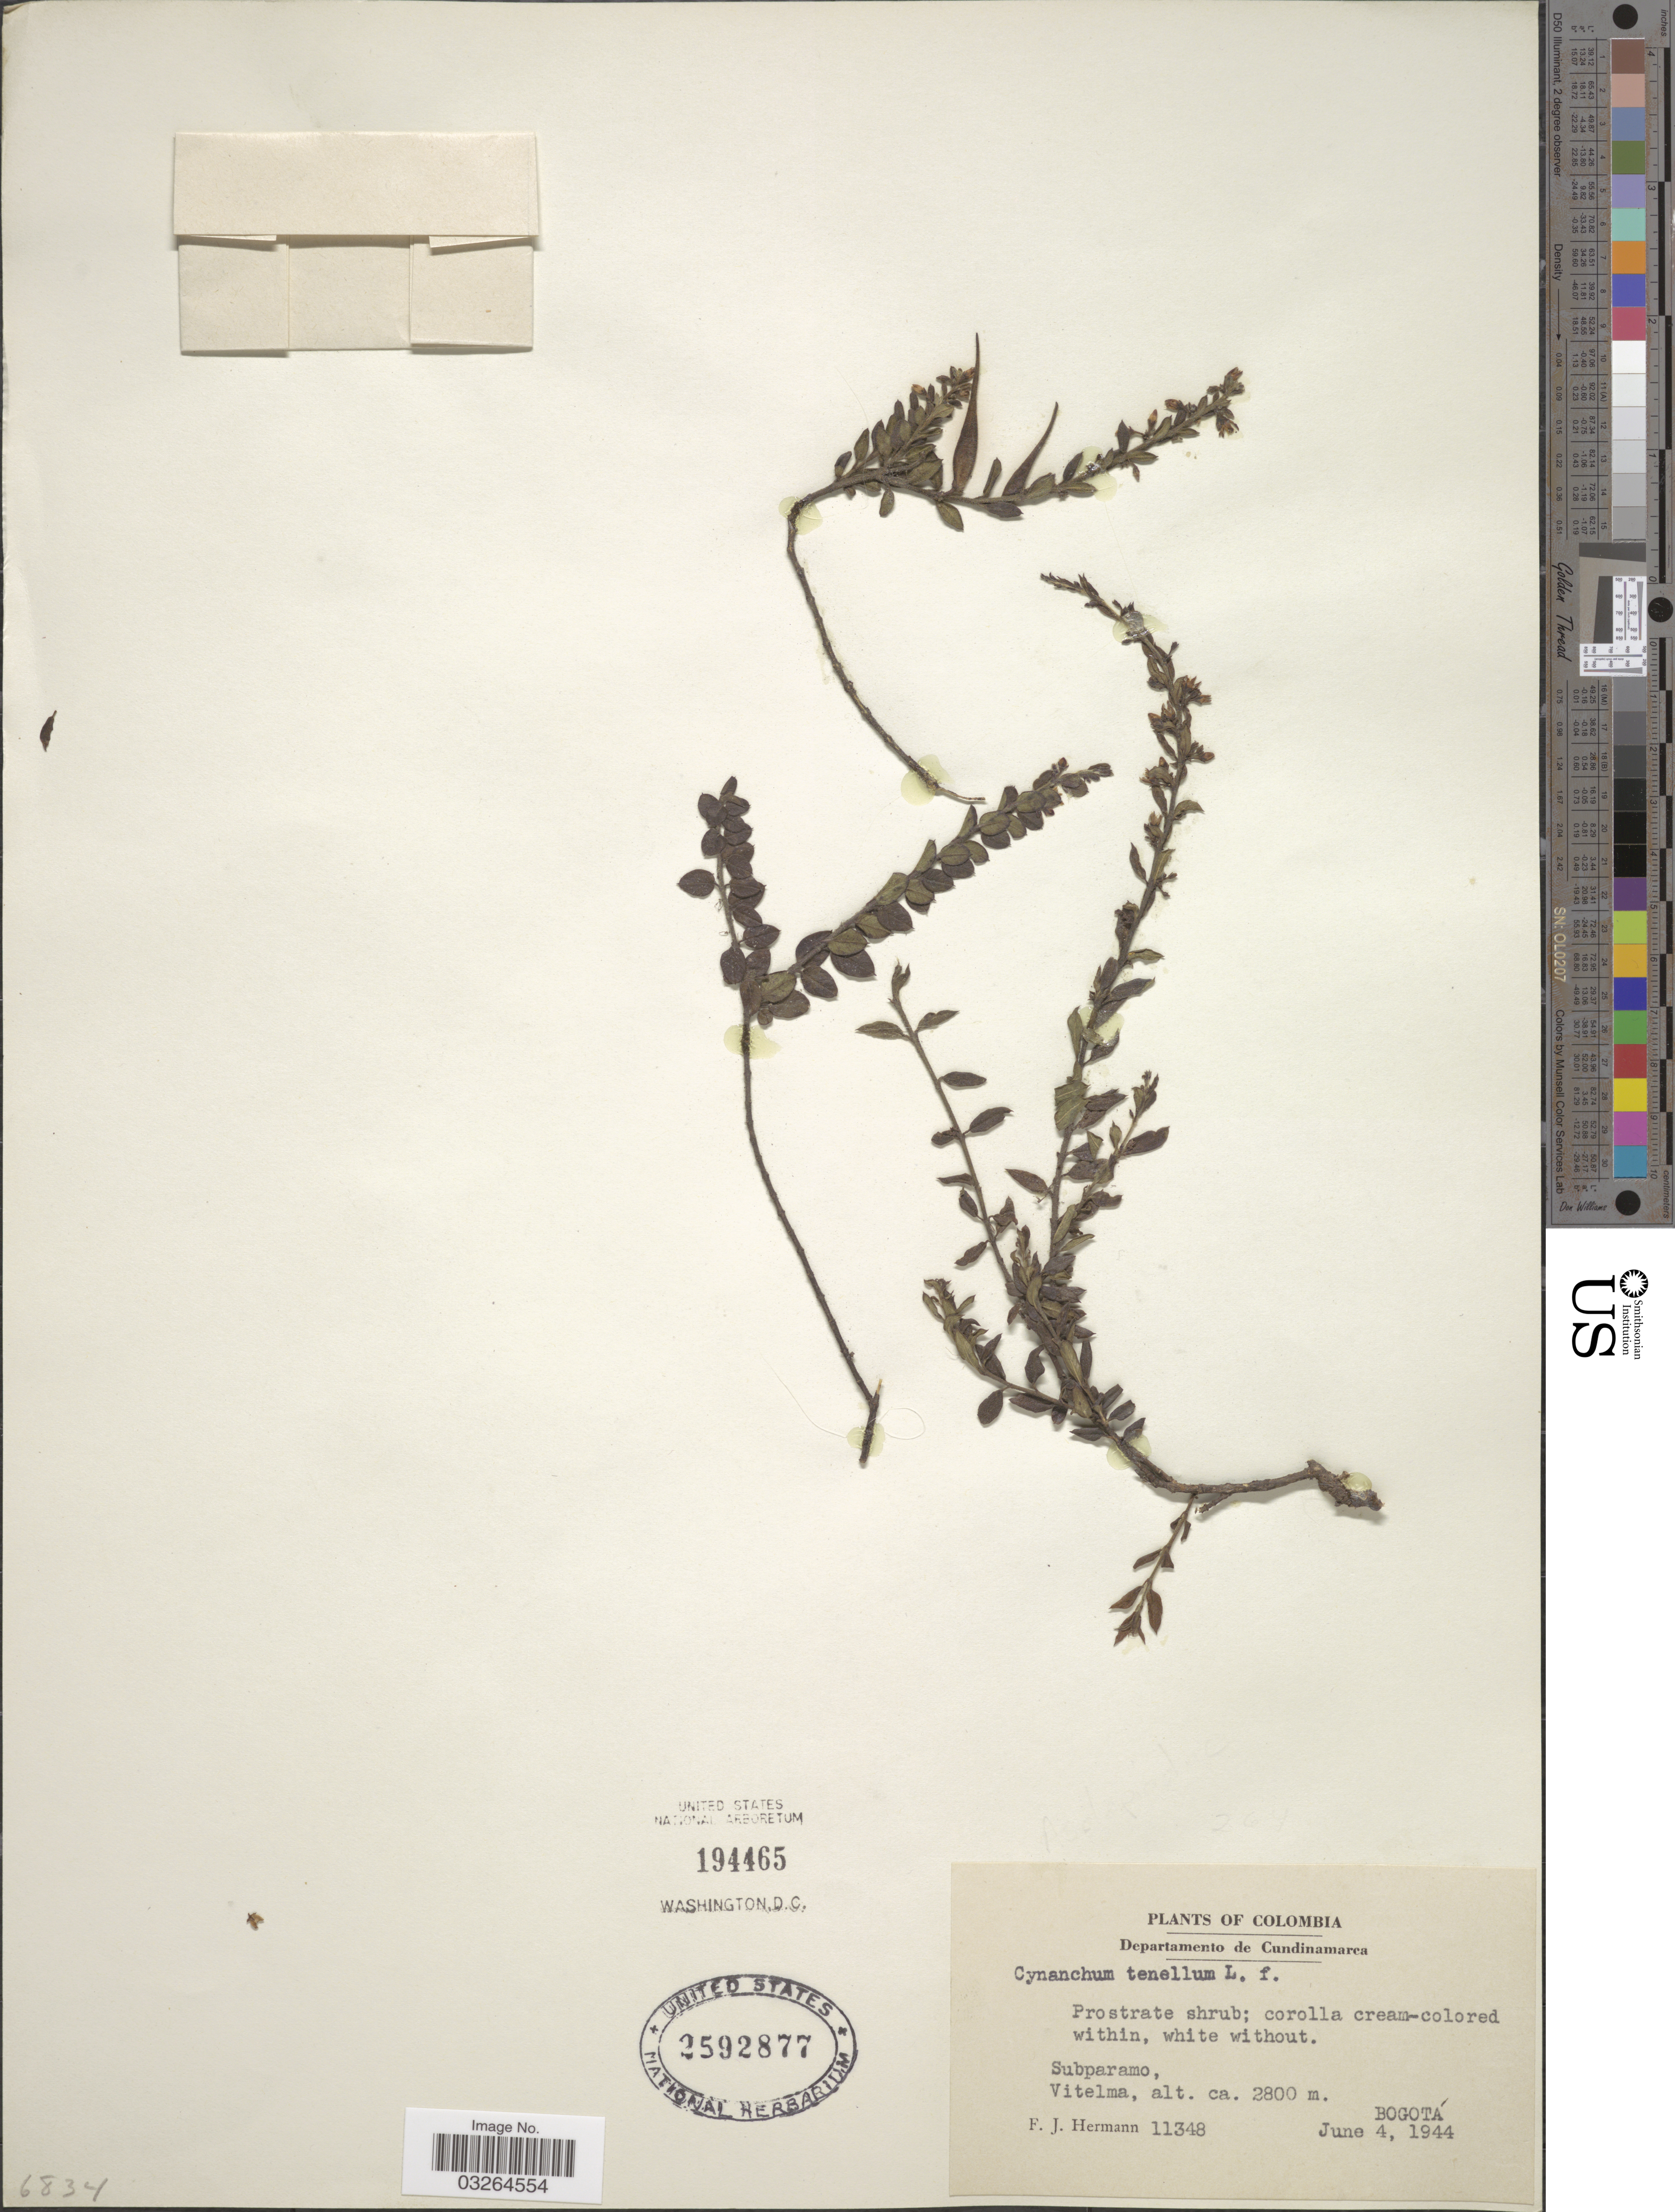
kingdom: Plantae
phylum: Tracheophyta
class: Magnoliopsida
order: Gentianales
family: Apocynaceae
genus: Scyphostelma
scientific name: Scyphostelma rugosum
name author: (Turcz.) Morillo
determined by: Liede-Schumann, Sigrid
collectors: F. J. Hermann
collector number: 11348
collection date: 1944-06-04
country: Colombia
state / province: Cundinamarca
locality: Departamento de Cundinamarca. Subparamo, Vitelma. Bogotá.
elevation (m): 2800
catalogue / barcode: US 2592877